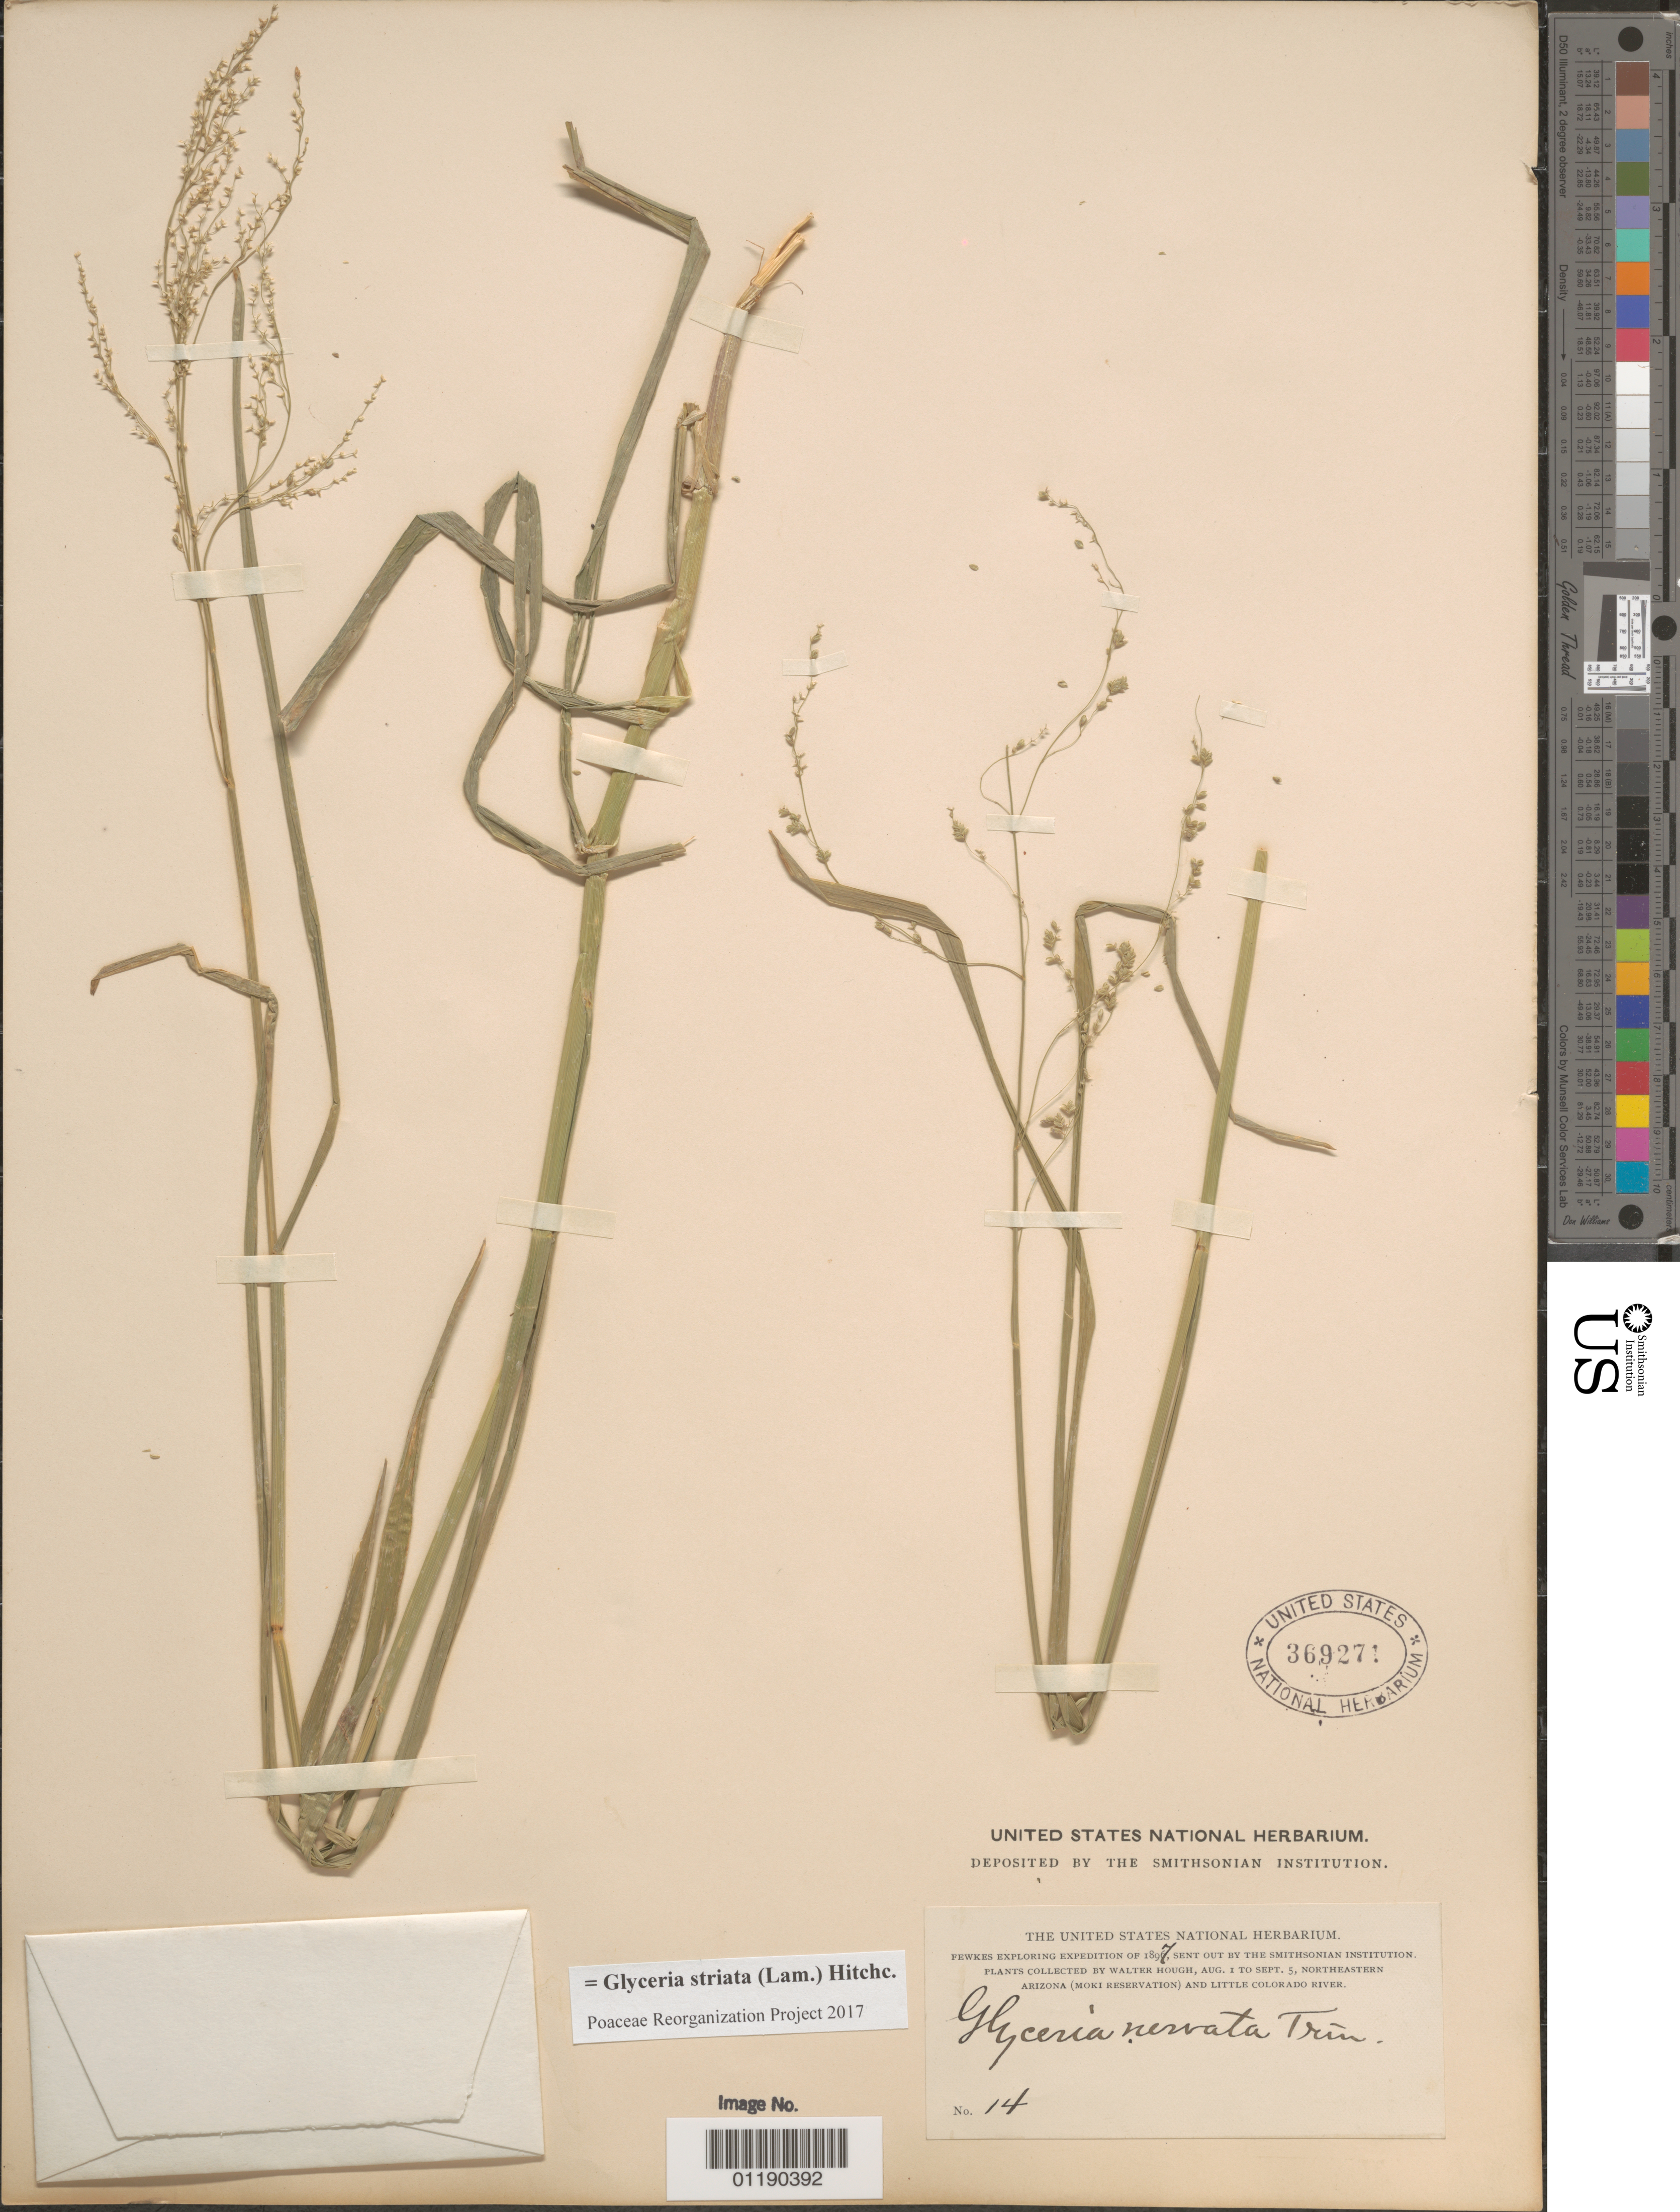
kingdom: Plantae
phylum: Tracheophyta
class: Liliopsida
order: Poales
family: Poaceae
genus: Glyceria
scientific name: Glyceria striata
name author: (Lam.) Hitchc.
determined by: Poaceae Reorganization Project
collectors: F. L. Scribner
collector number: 14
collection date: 1883-06-11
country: United States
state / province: Montana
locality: Madison River.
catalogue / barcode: US 369271